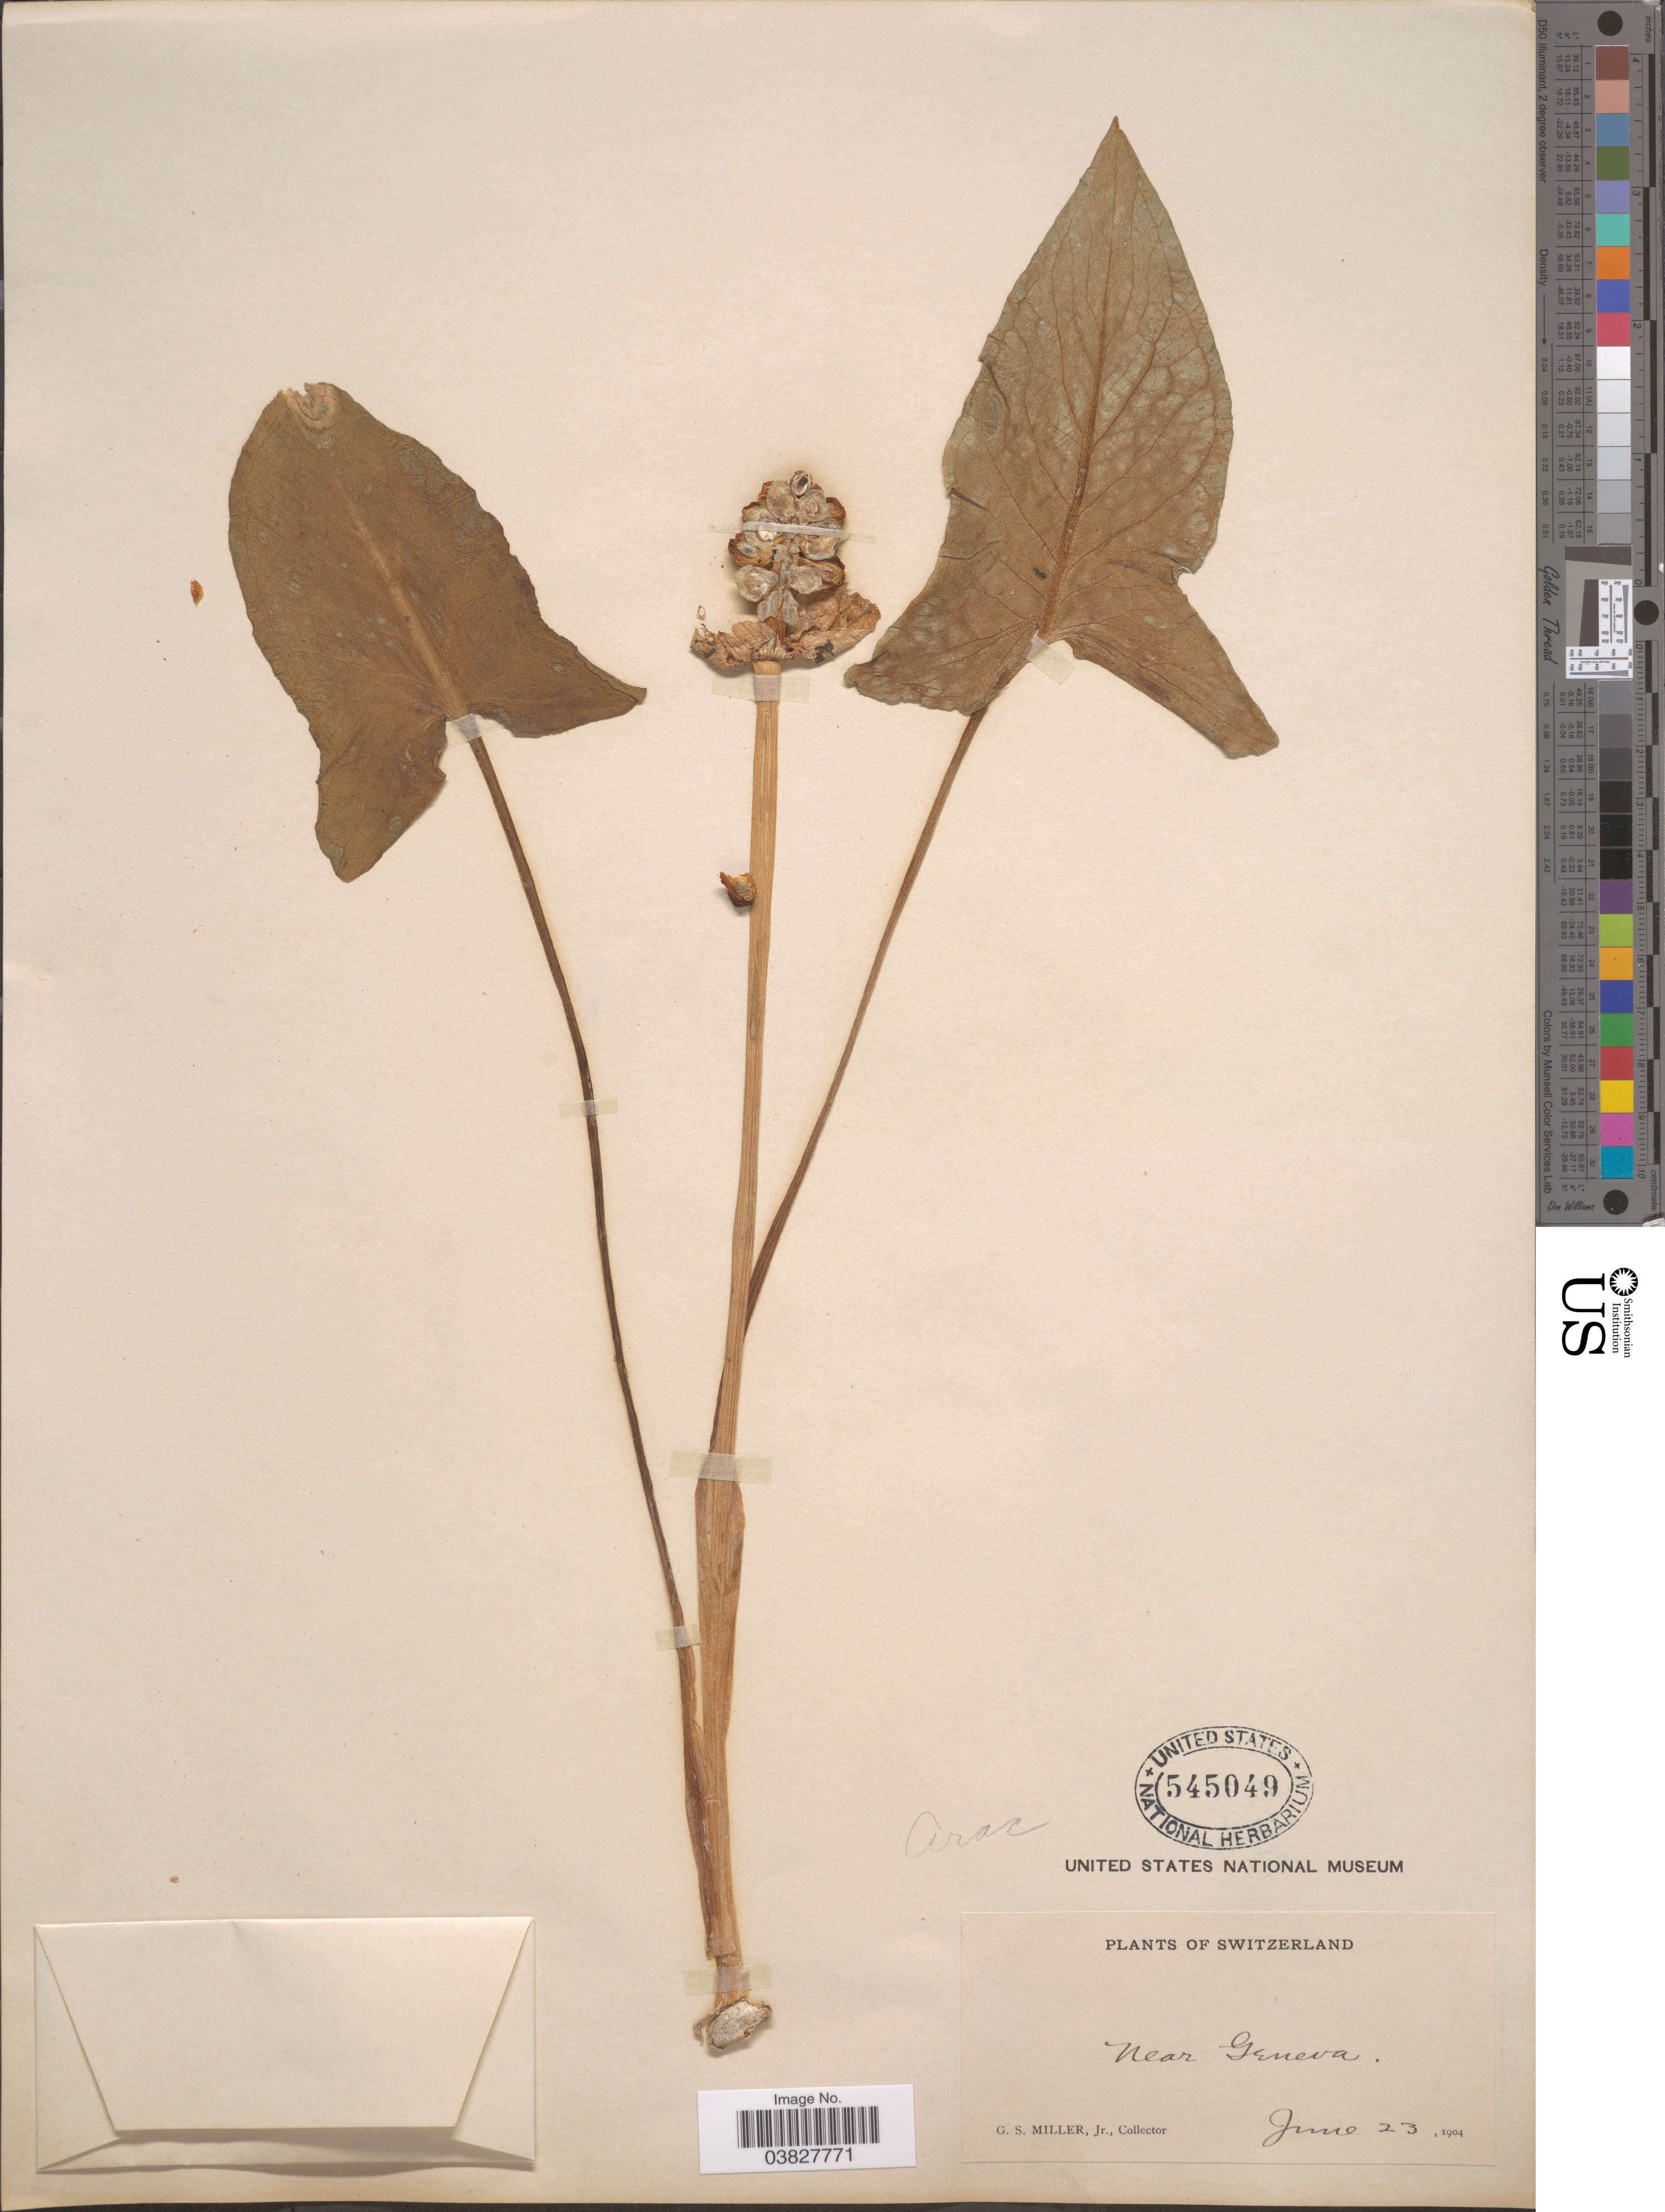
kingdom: Plantae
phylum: Tracheophyta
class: Liliopsida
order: Alismatales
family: Araceae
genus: Arum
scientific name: Arum sp.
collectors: G. S. Miller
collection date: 1904-06-23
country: Switzerland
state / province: Genève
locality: Near Geneva.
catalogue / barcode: US 545049